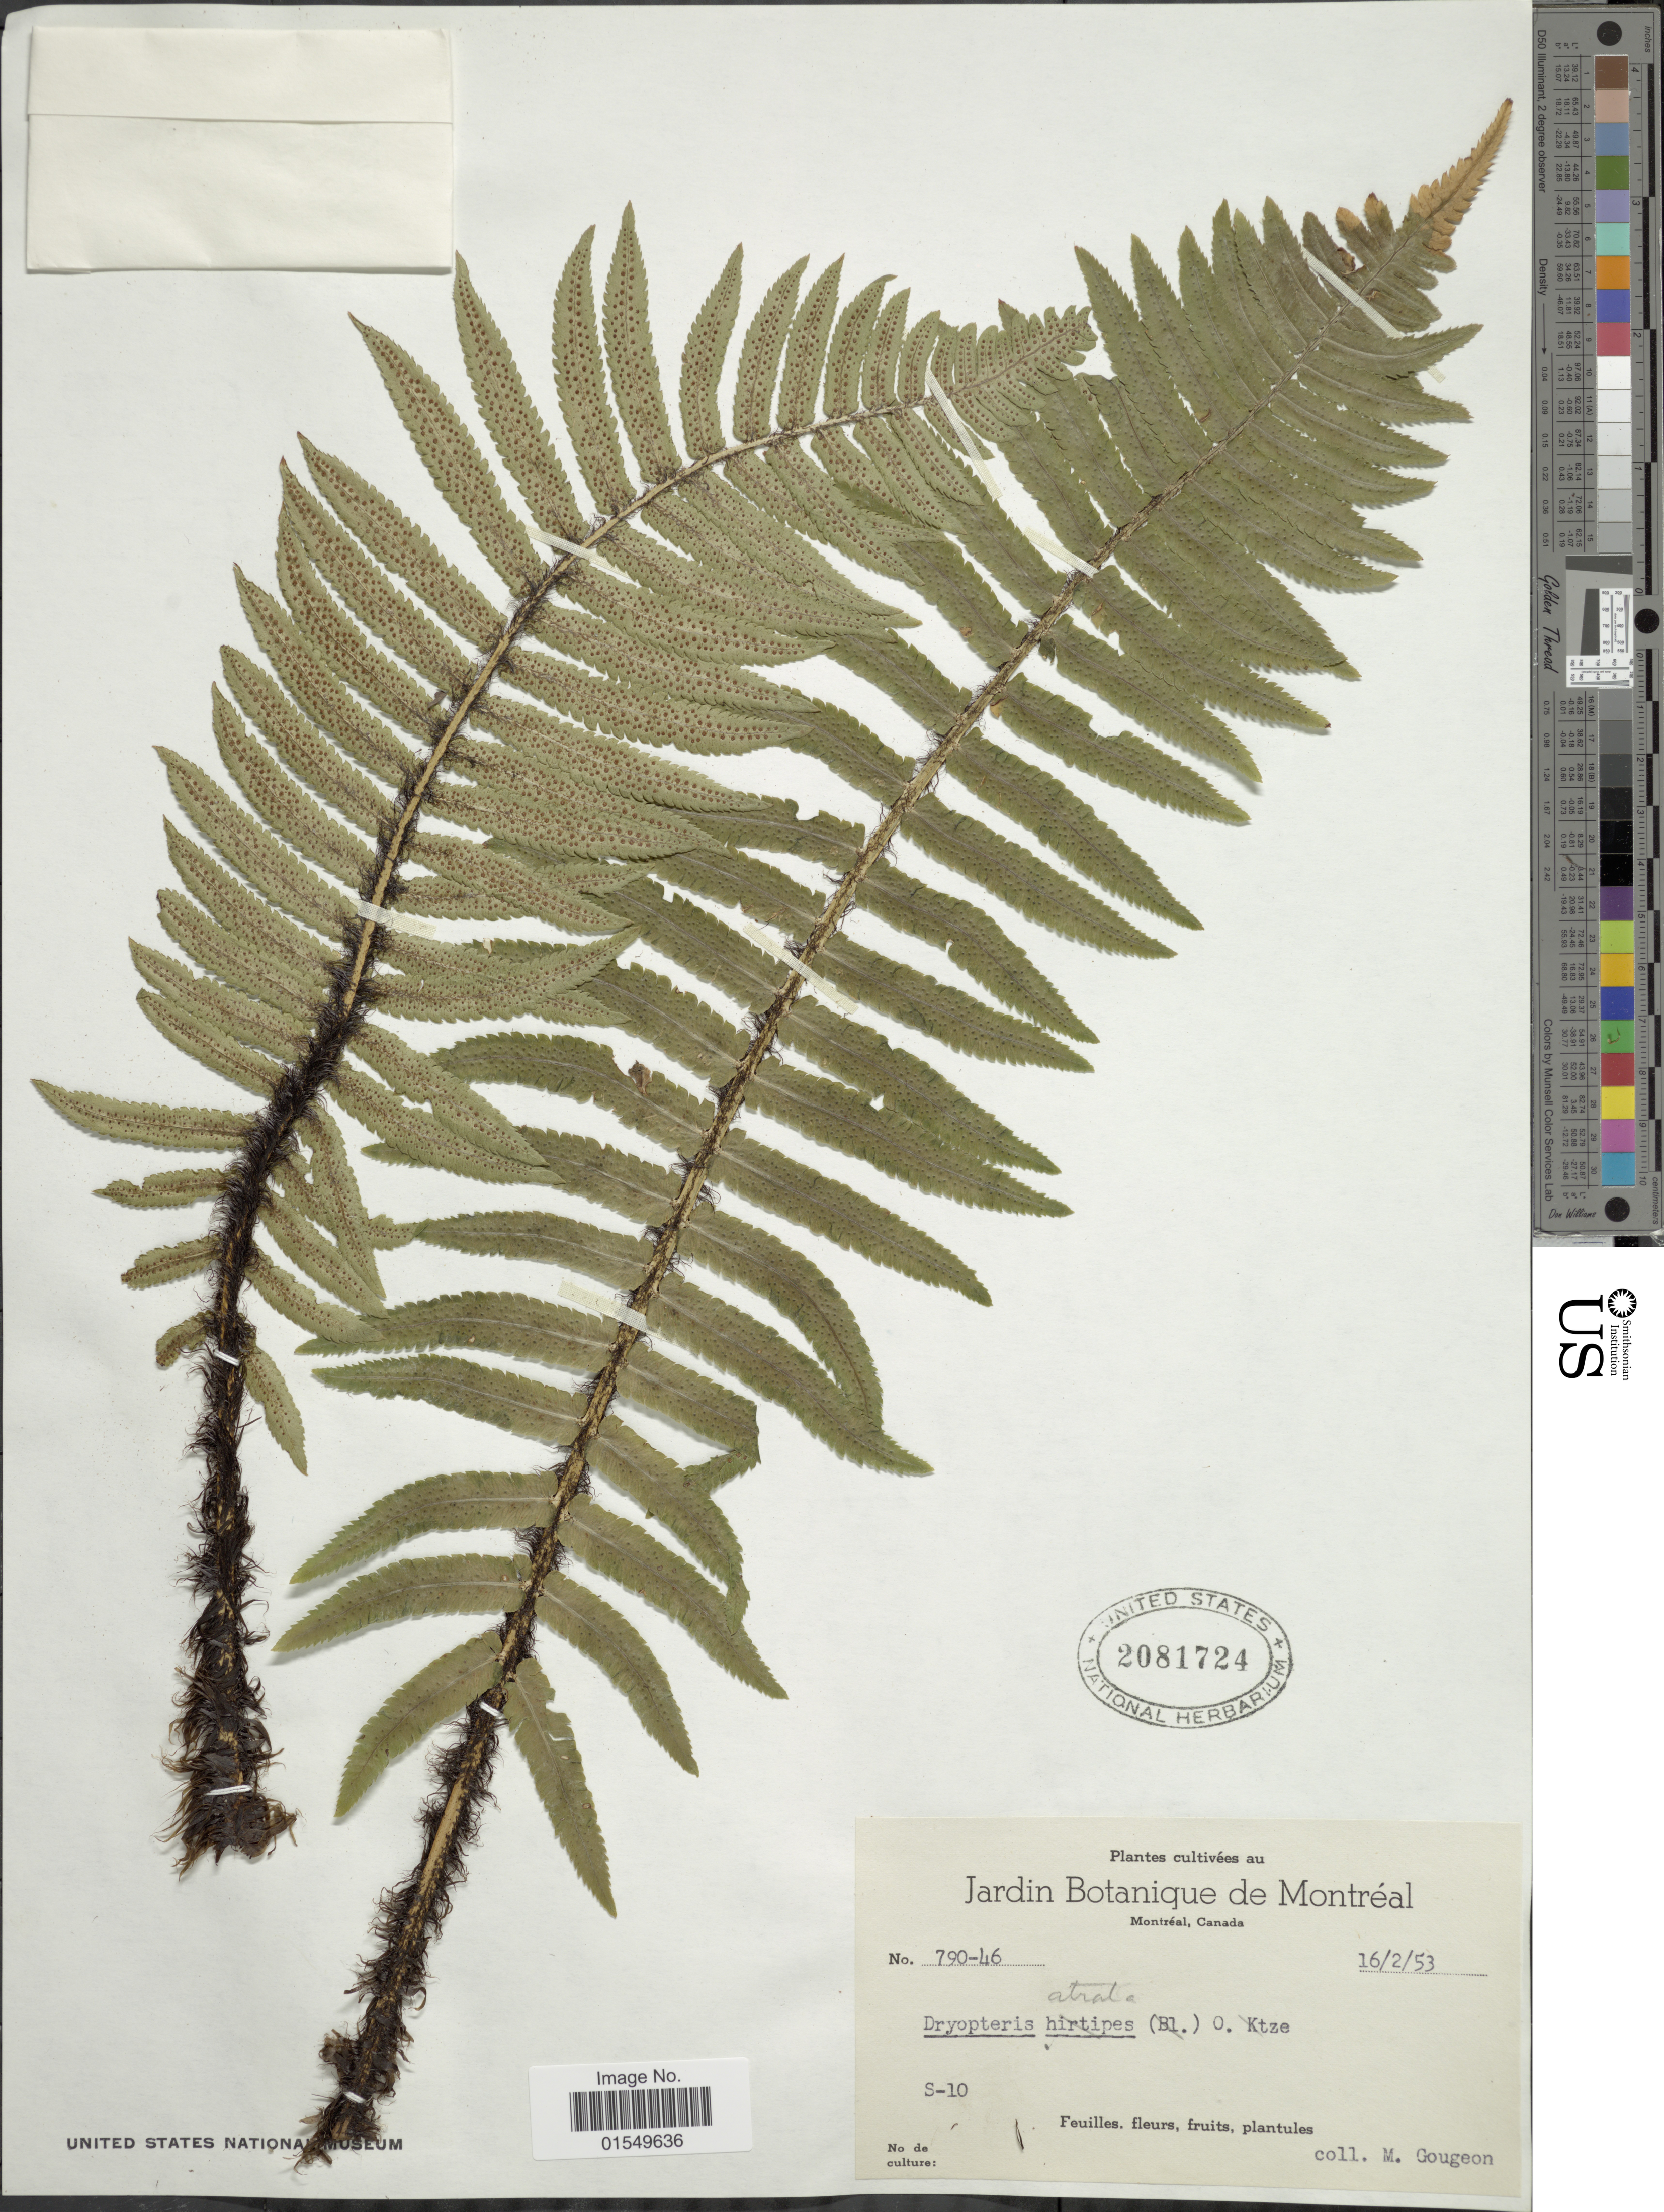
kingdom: Plantae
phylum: Tracheophyta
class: Polypodiopsida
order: Polypodiales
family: Dryopteridaceae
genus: Dryopteris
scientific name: Dryopteris atrata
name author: (Wall. ex Kunze) Ching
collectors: M. Gougeon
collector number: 790-46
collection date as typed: Transcribed d/m/y: 16/2/53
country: Canada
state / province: Quebec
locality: Jardin Botanique de Montreal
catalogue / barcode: US 2081724